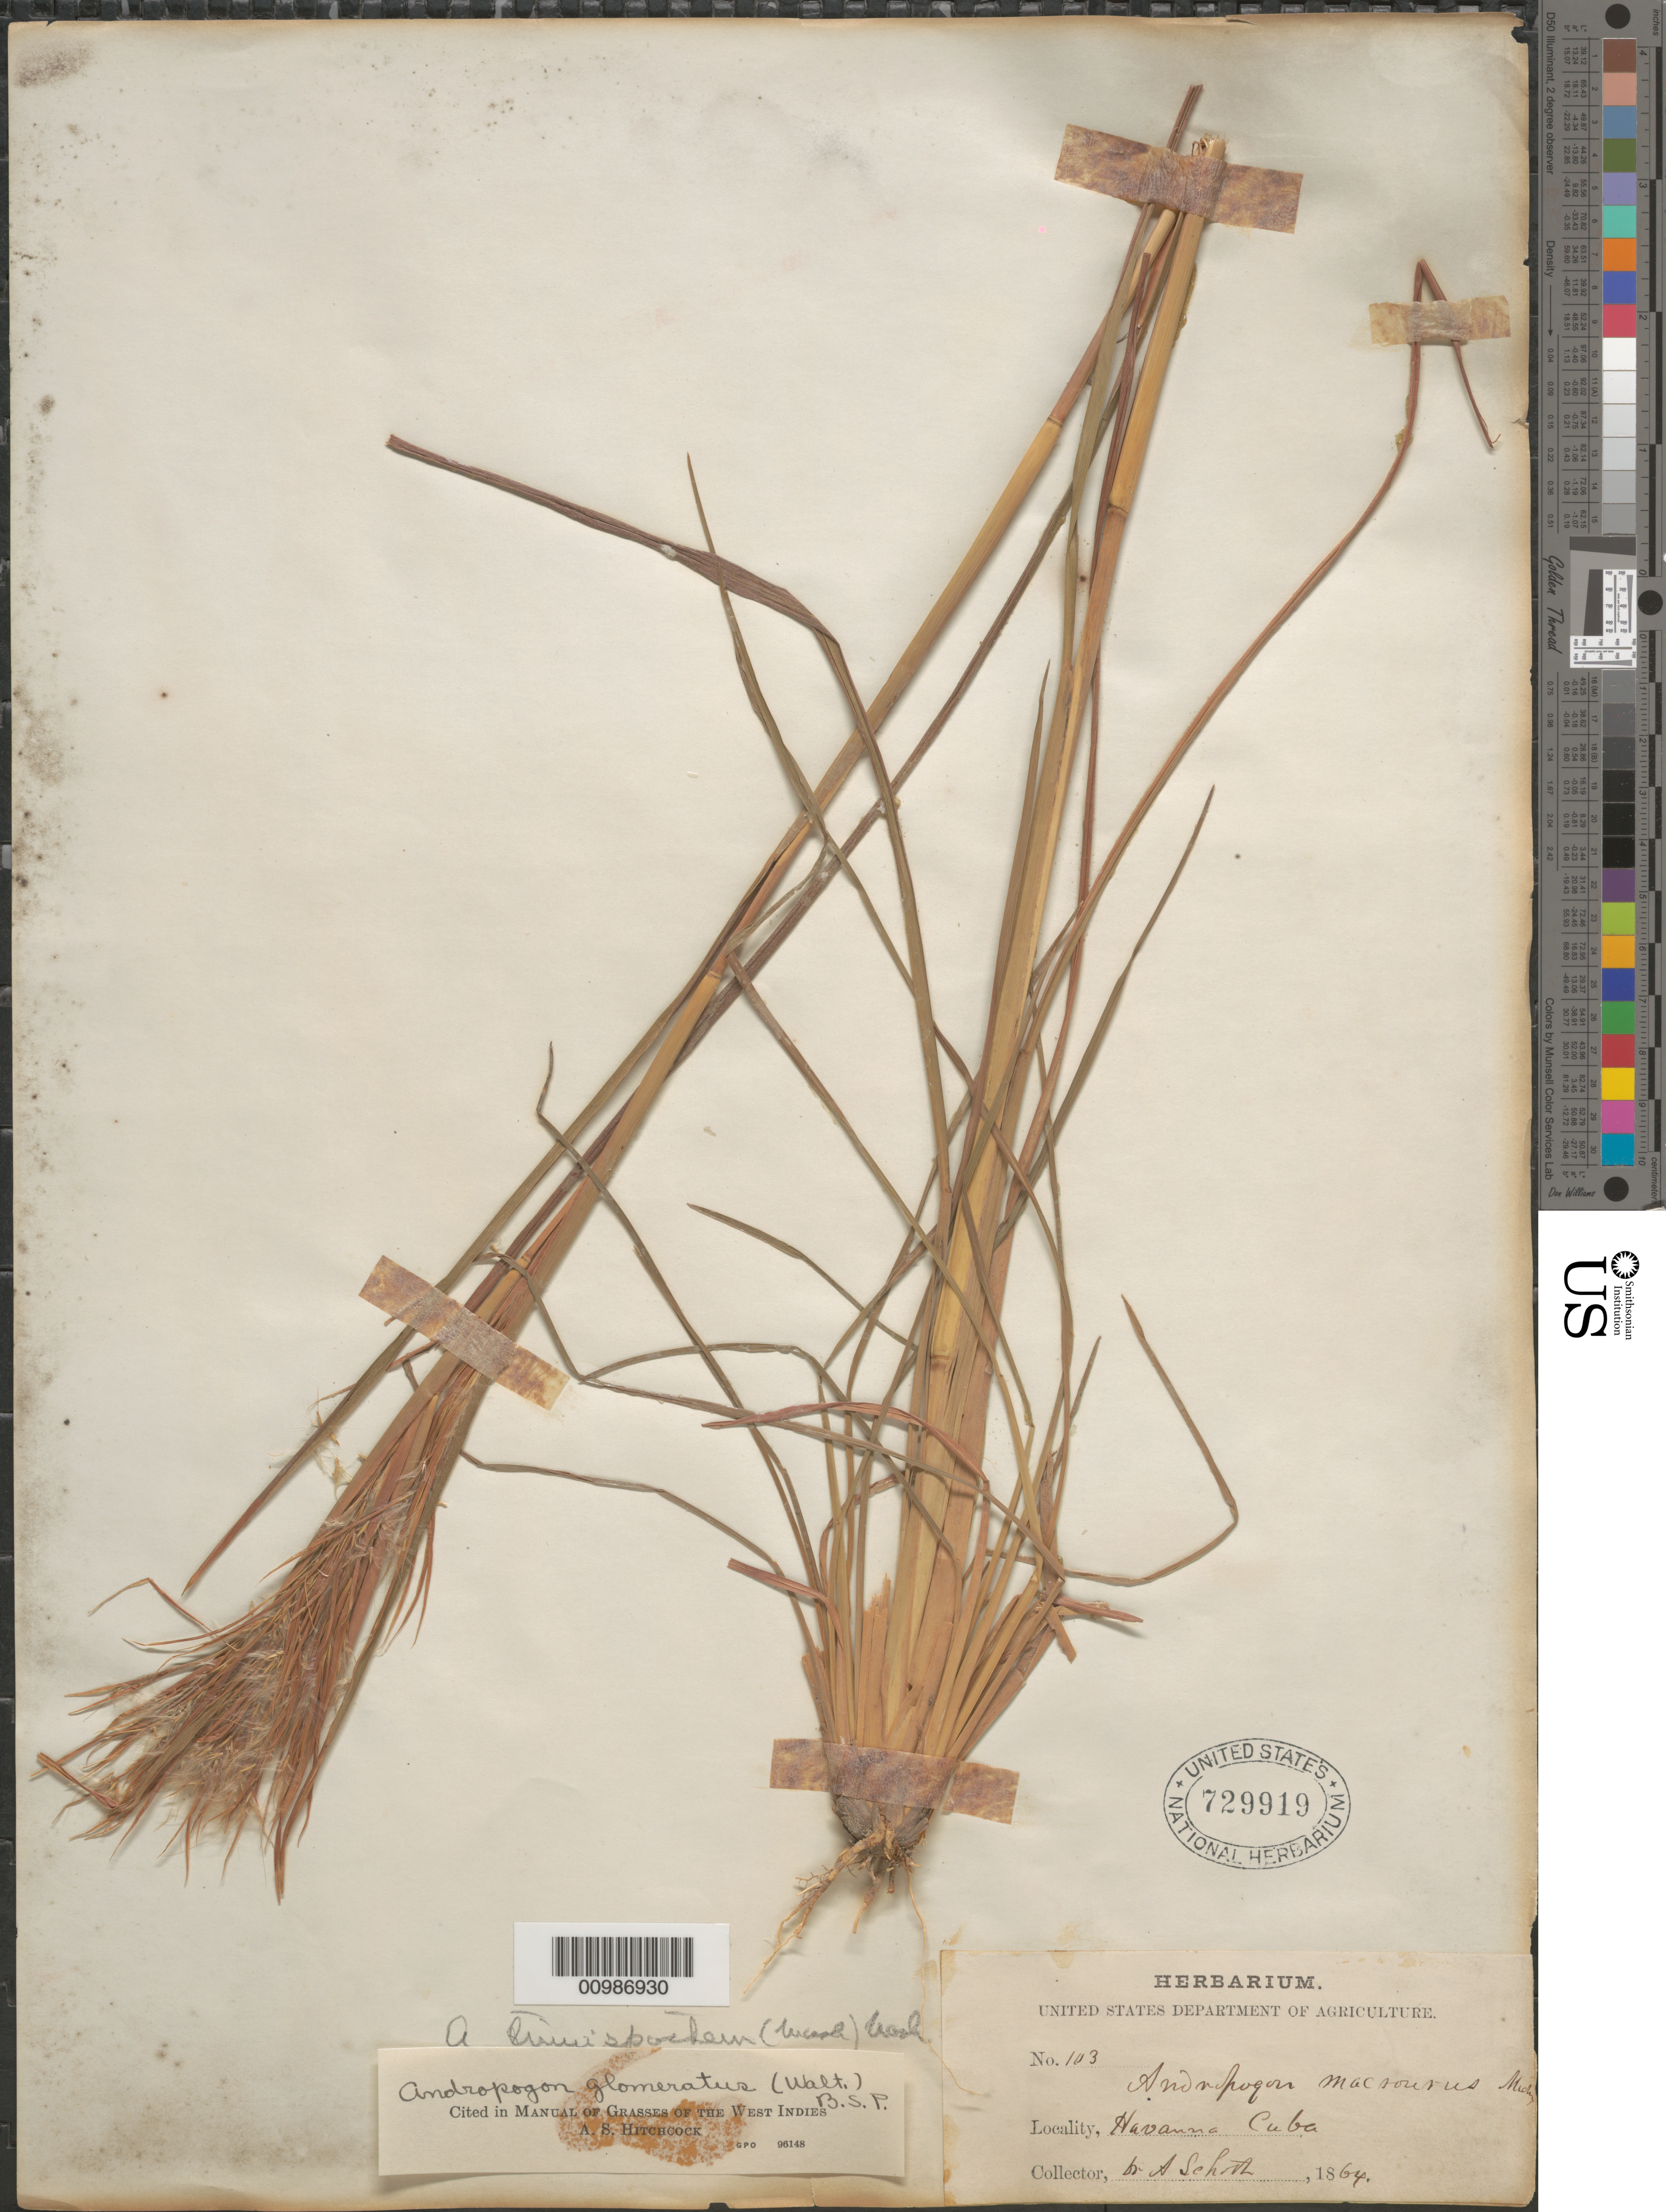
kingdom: Plantae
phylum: Tracheophyta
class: Liliopsida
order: Poales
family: Poaceae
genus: Andropogon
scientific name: Andropogon glomeratus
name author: (Walter) Britton, Stearns & Poggenb.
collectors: A. Schott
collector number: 103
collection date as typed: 1864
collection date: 1864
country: Cuba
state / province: La Habana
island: Cuba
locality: La Habana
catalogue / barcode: US 729919